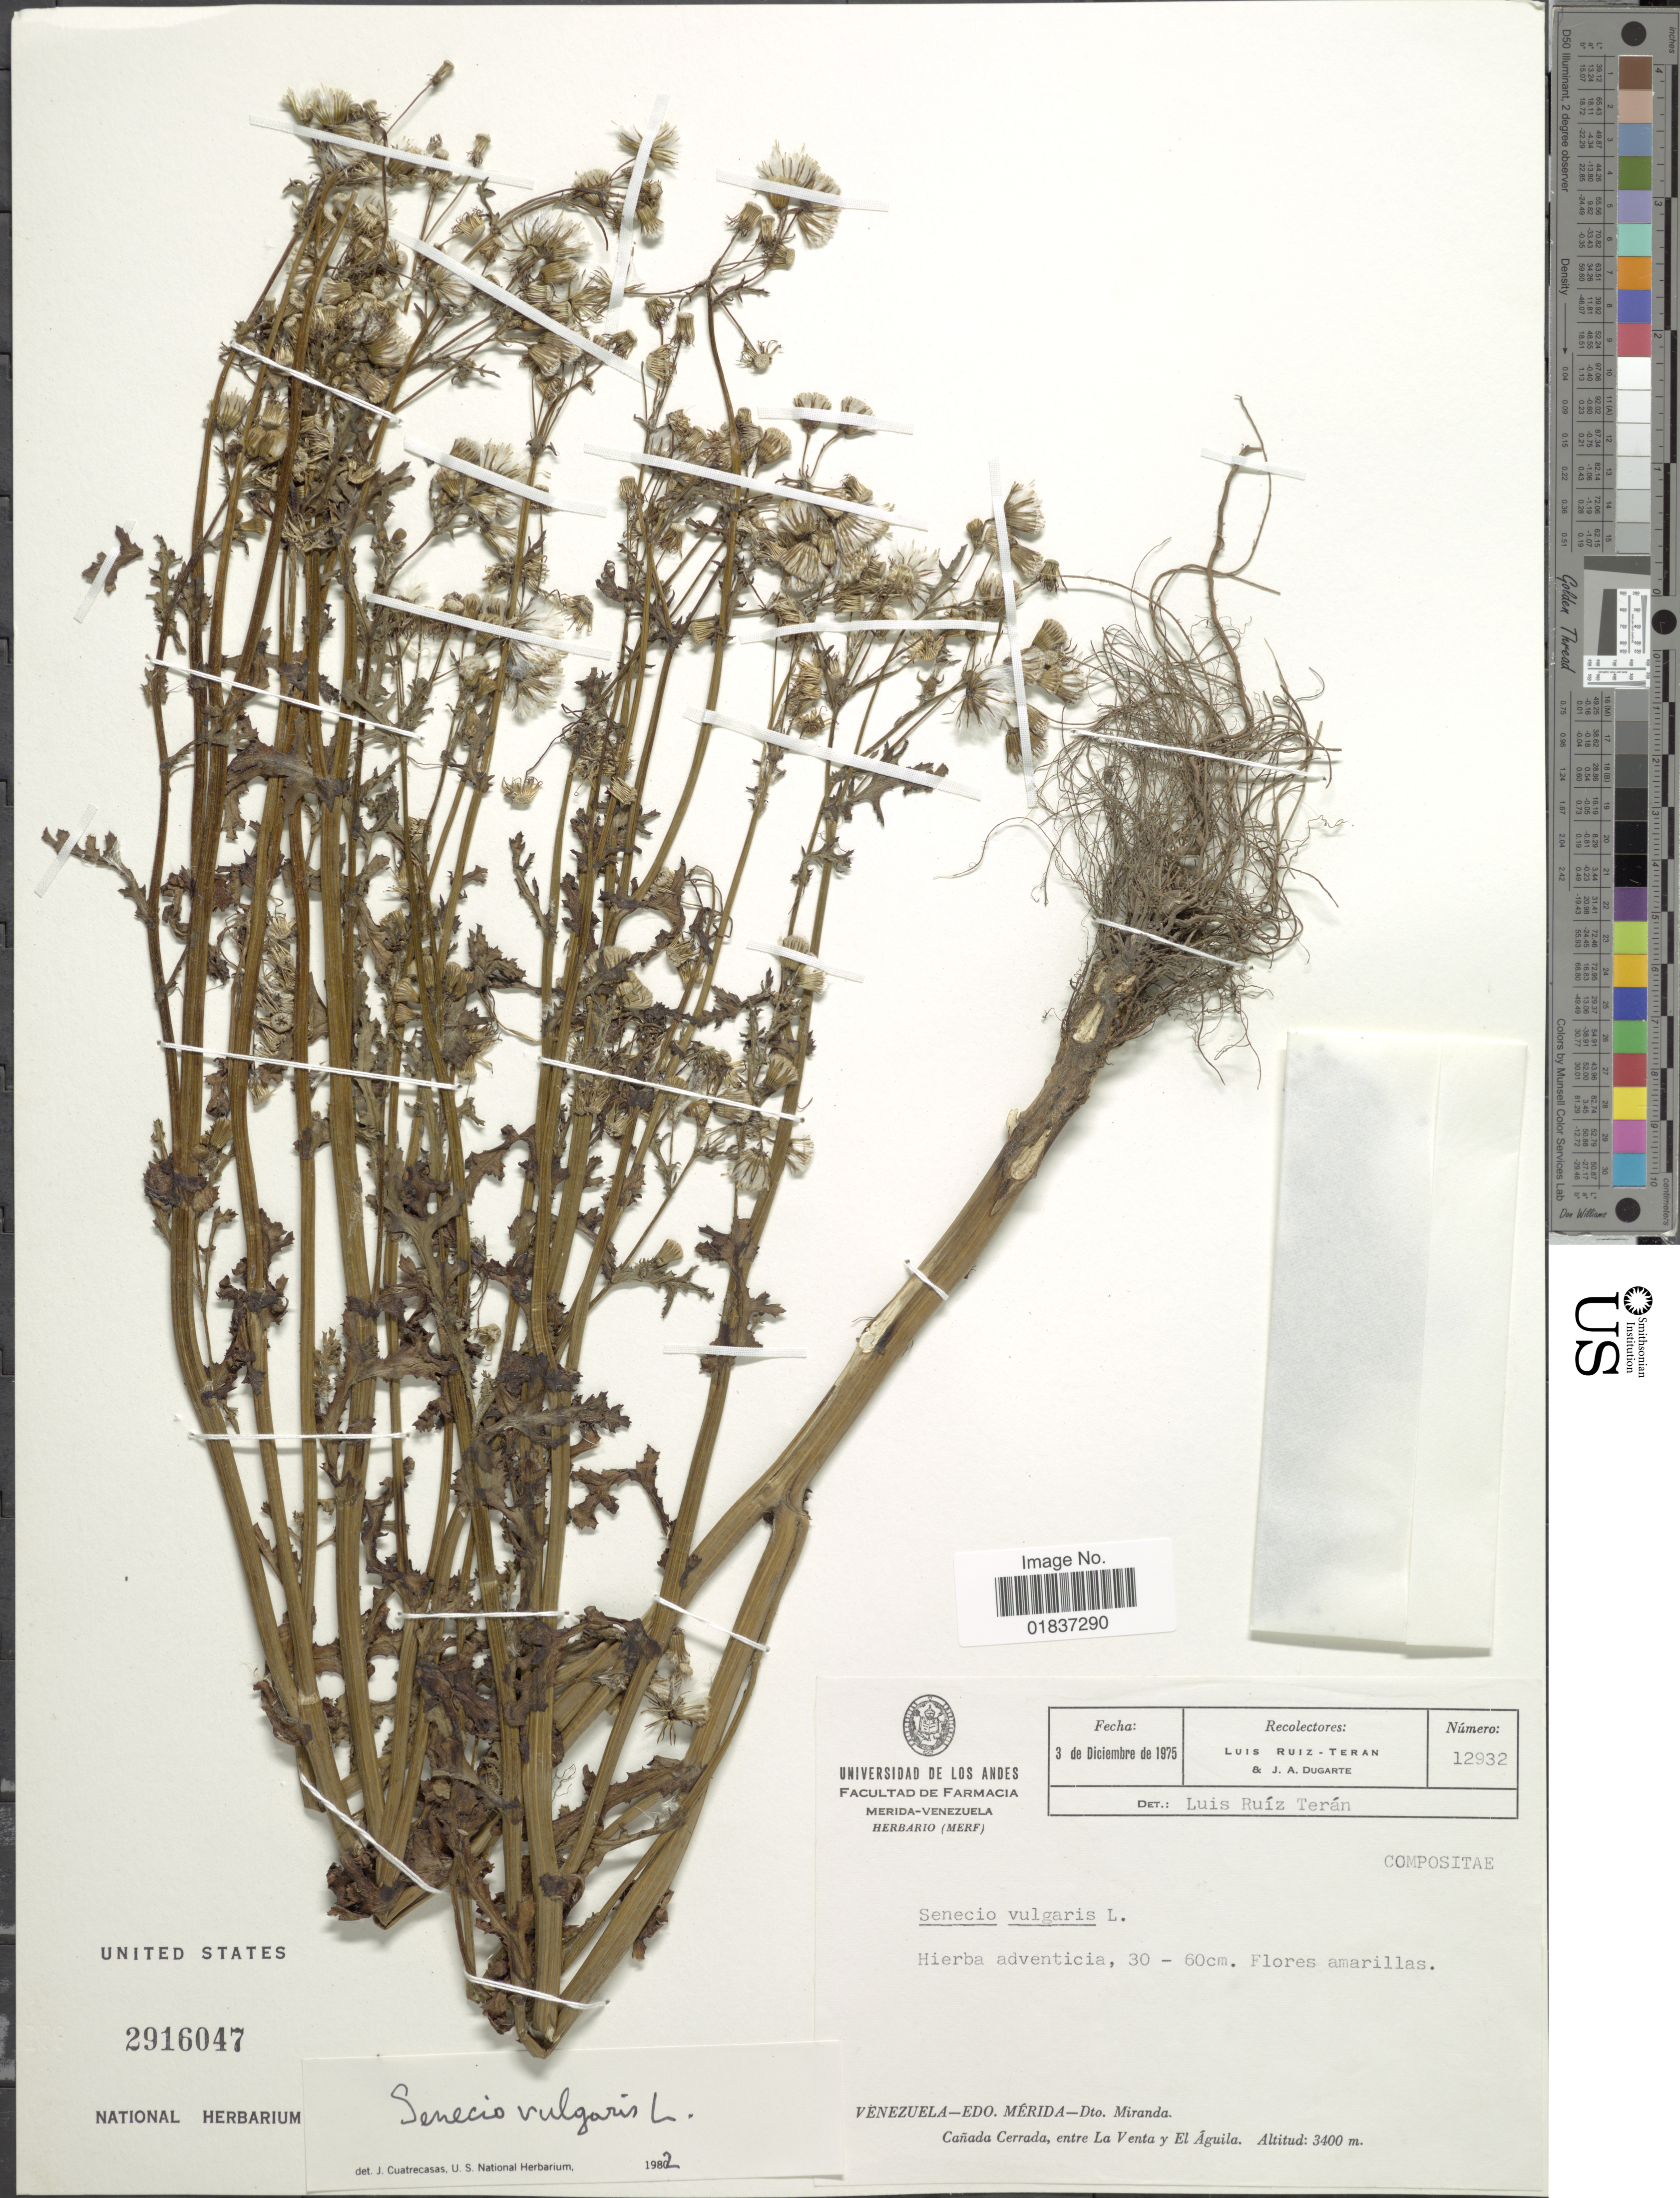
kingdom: Plantae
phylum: Tracheophyta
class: Magnoliopsida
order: Asterales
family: Asteraceae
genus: Senecio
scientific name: Senecio vulgaris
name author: L.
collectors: L. Teran & J. Dugarte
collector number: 12932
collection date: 1975-12-03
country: Venezuela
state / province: Mérida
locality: Edo. Merida-Dto. Miranda. Calada Cerrada, entre La Venta y El Aguila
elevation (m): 3400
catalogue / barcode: US 2916047